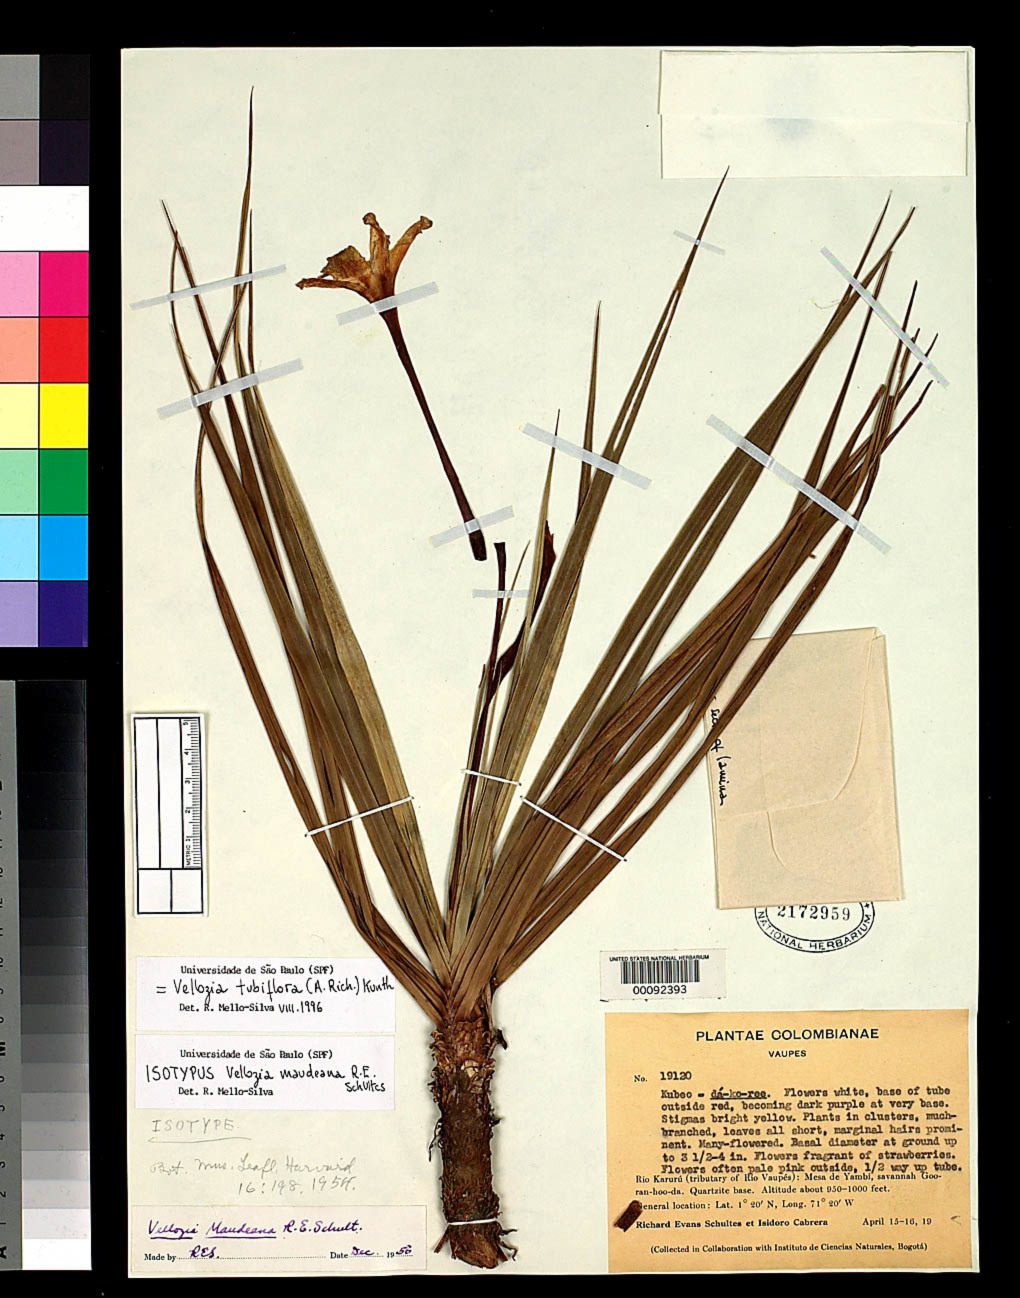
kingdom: Plantae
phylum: Tracheophyta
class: Liliopsida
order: Pandanales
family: Velloziaceae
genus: Vellozia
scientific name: Vellozia maudeana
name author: R.E. Schult.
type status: Isotype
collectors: R. E. Schultes & I. Cabrera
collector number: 19120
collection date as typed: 15 Apr 1953 to 16 Apr 1953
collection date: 1953-04-15/1953-04-16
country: Colombia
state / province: Vaupés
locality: Rio Karuru, tributary of Rio Vaupes, Mesa de Yambi, savanna Goo-Ran-Hoo-Da.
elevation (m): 290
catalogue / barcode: US 2172959